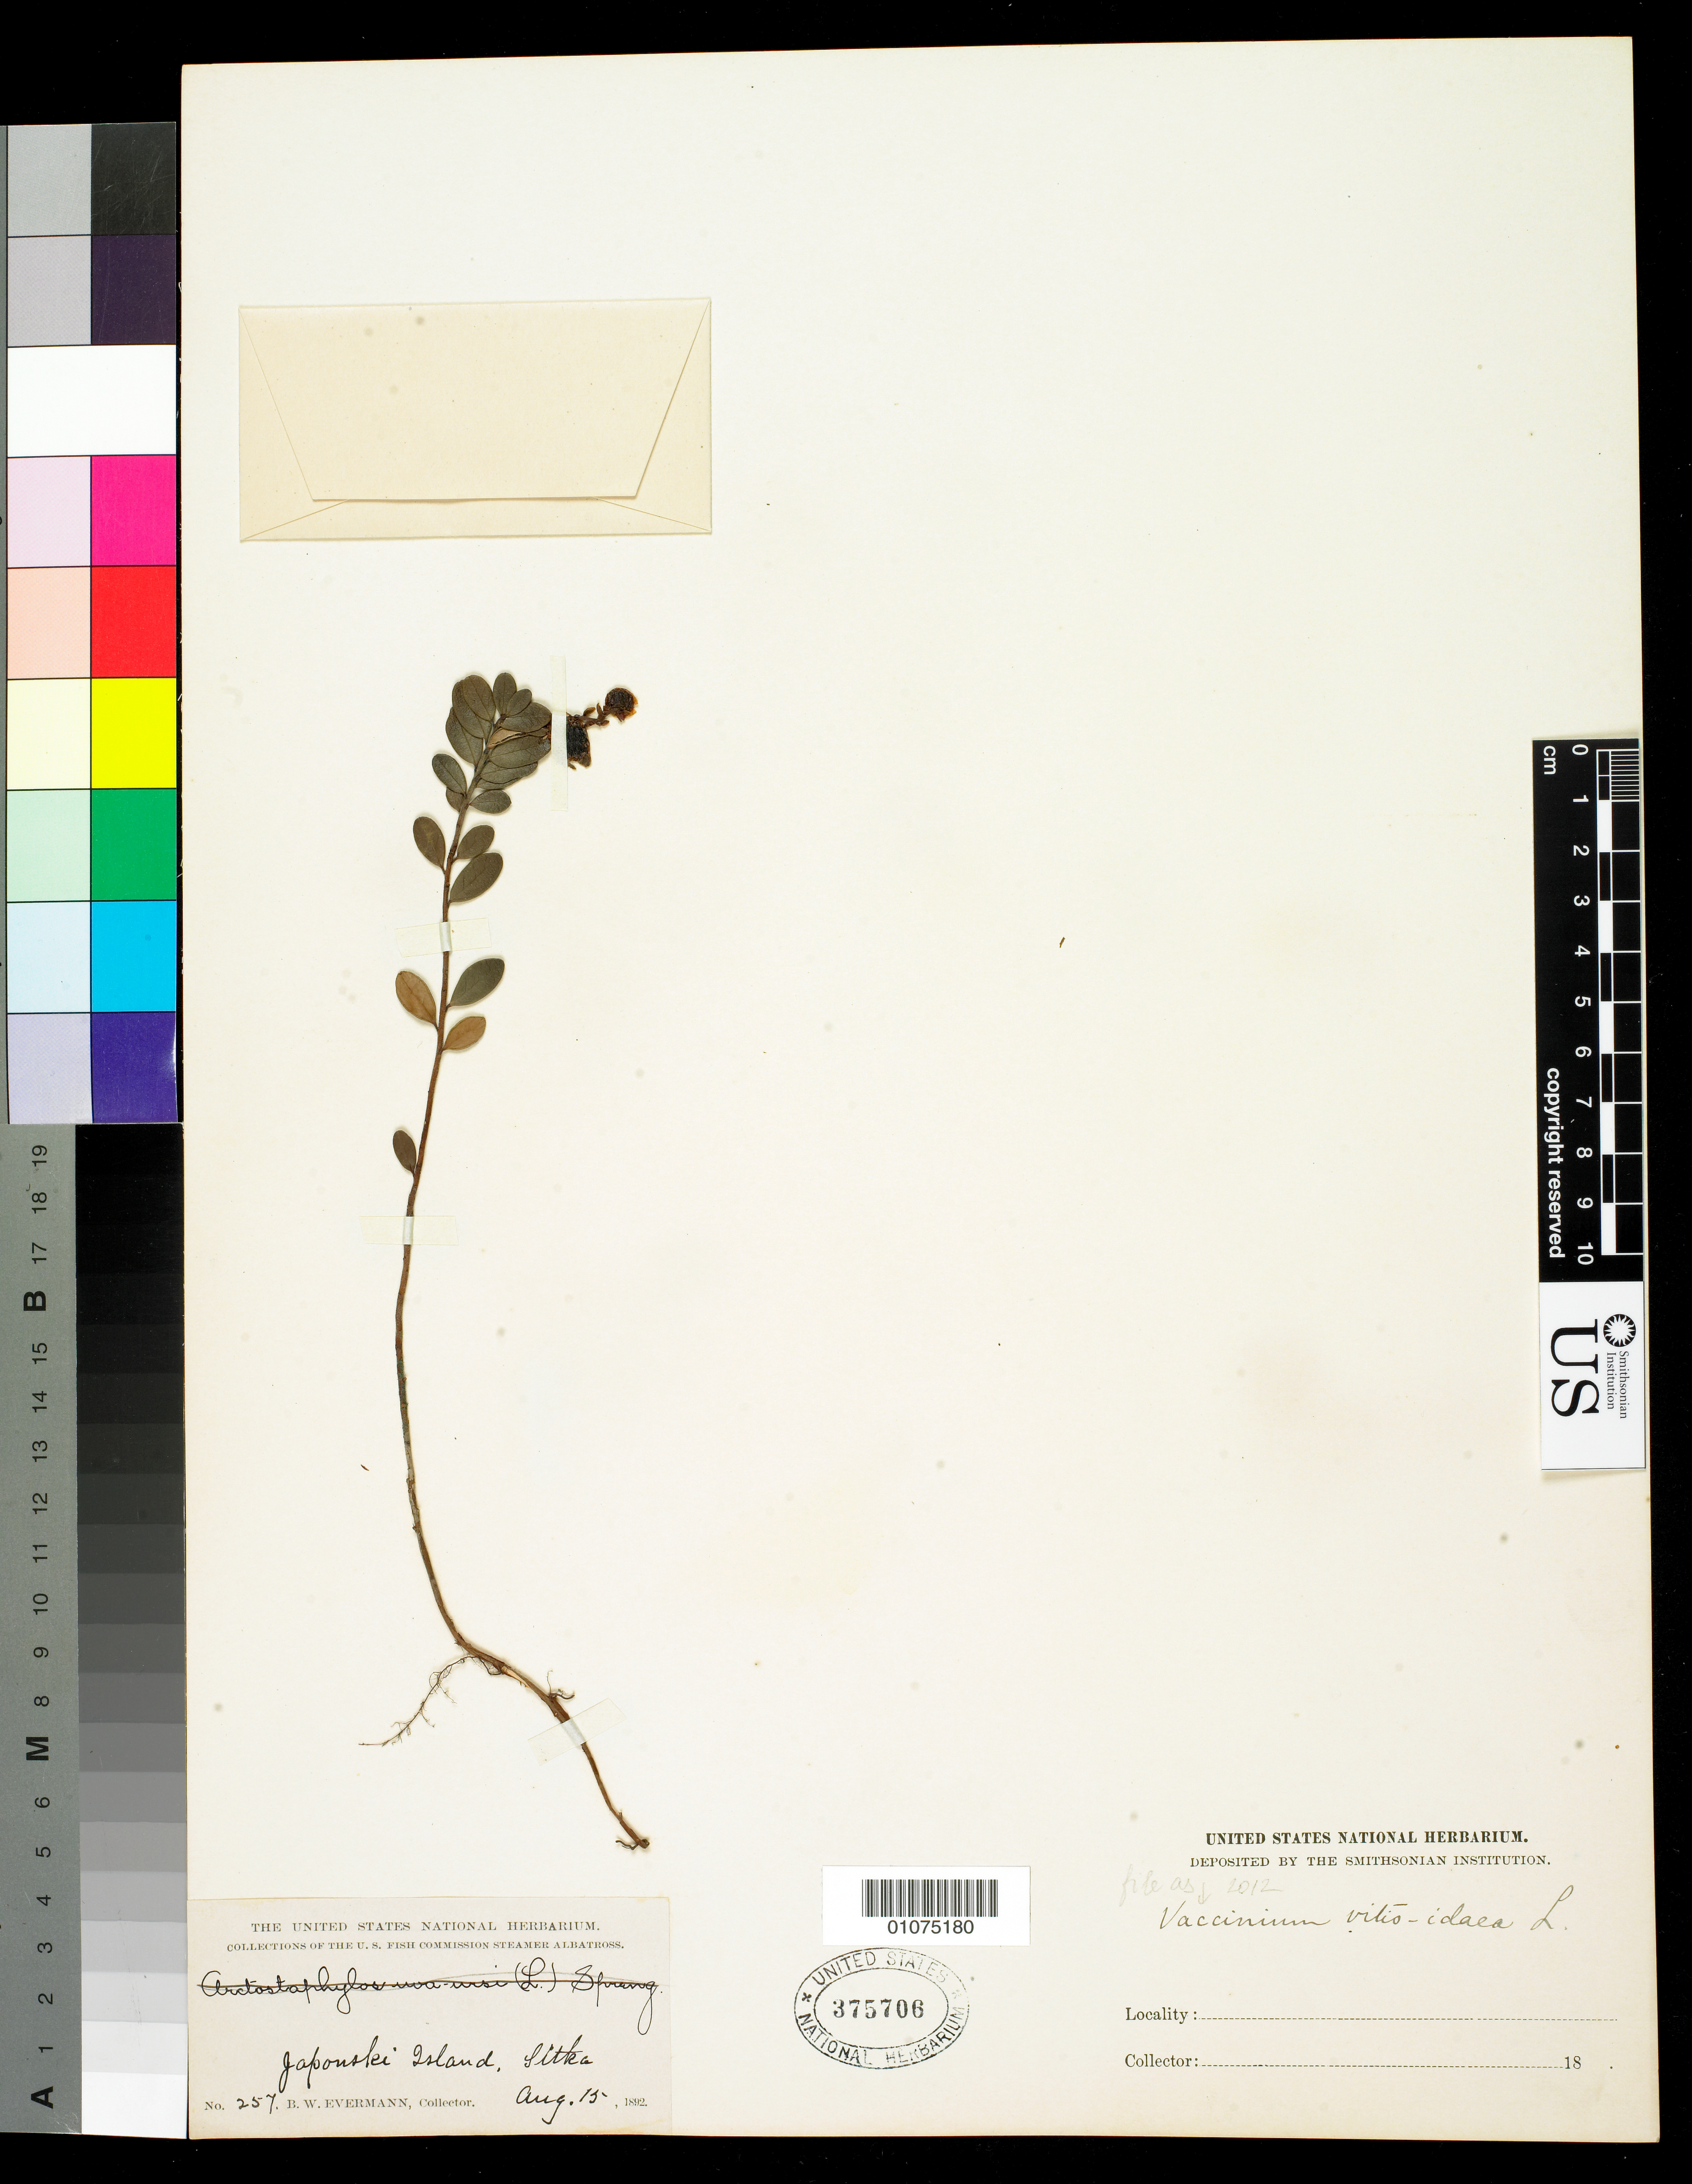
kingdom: Plantae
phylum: Tracheophyta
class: Magnoliopsida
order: Ericales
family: Ericaceae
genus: Vaccinium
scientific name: Vaccinium vitis-idaea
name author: L.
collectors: B. W. Evermann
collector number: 257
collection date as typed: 15 Aug 1892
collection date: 1892-08-15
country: United States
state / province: Alaska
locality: Sitka, Japonski Island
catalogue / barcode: US 375706